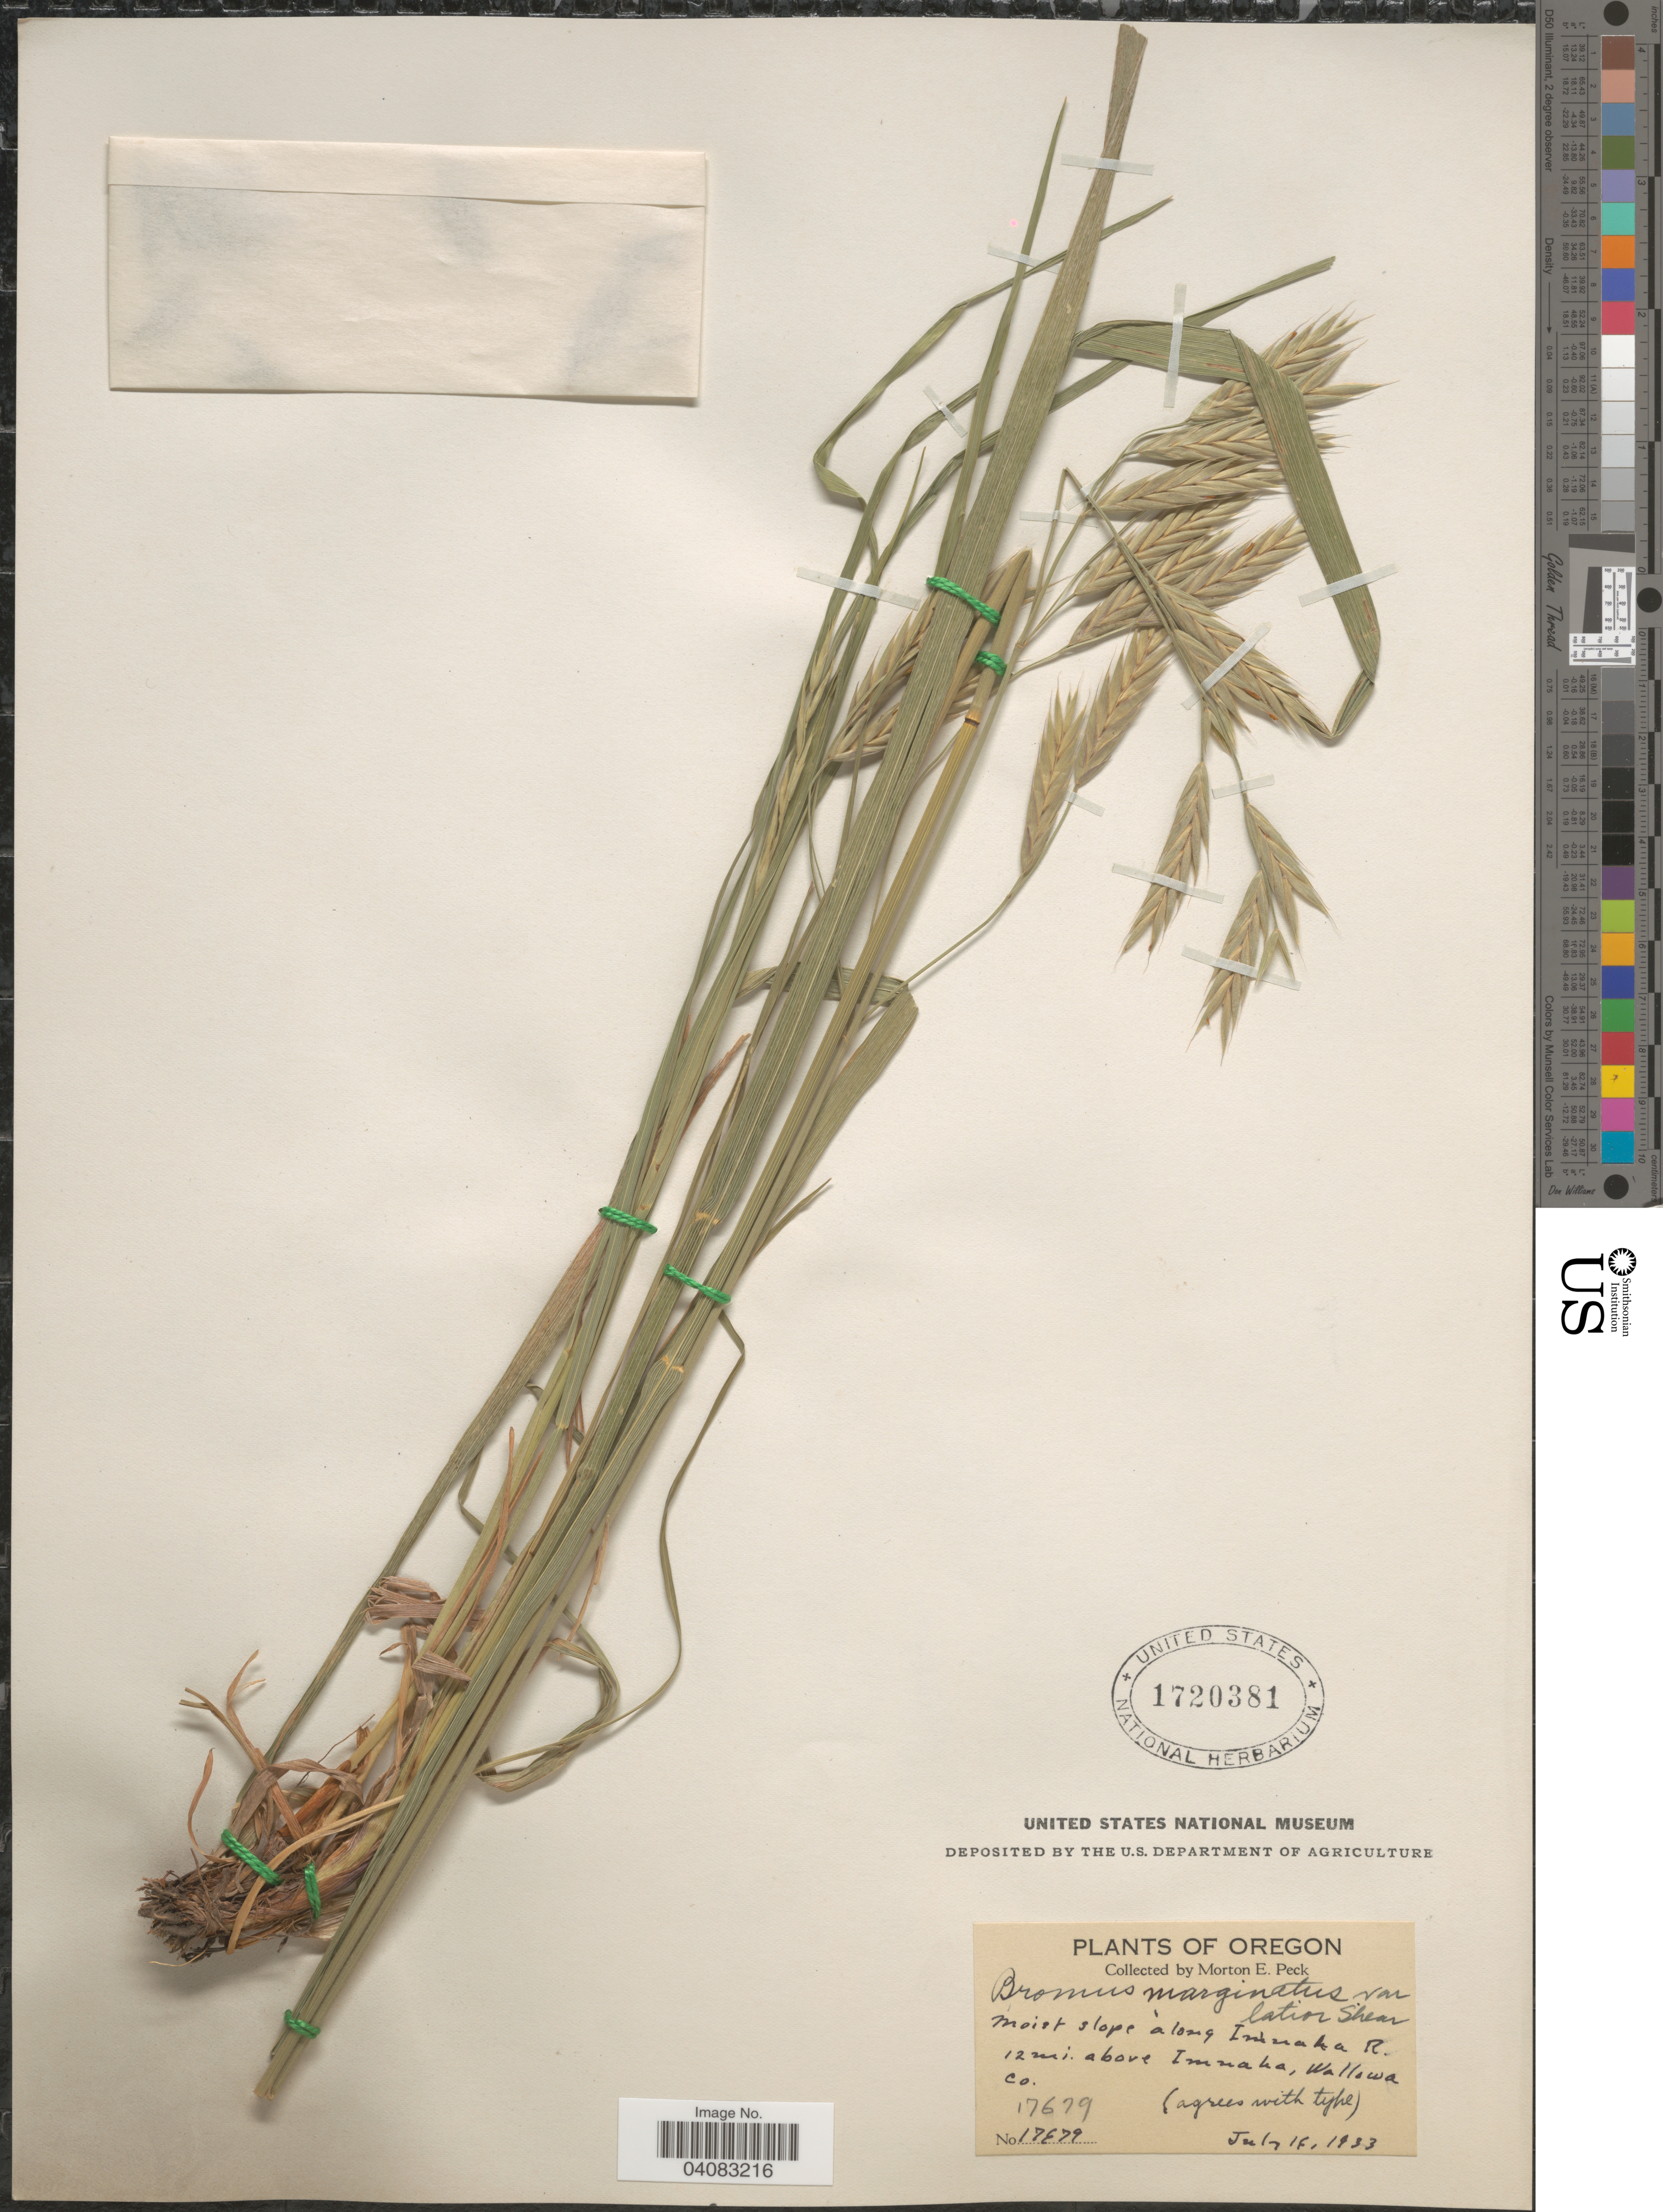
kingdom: Plantae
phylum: Tracheophyta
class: Liliopsida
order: Poales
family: Poaceae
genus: Bromus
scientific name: Bromus marginatus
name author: Nees ex Steud.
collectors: M. E. Peck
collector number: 17679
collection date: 1933-07-16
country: United States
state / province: Oregon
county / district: Wallowa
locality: Moist slope along Imnaha R. 12 mi. above Imnaha, Wallowa Co.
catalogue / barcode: US 1720381